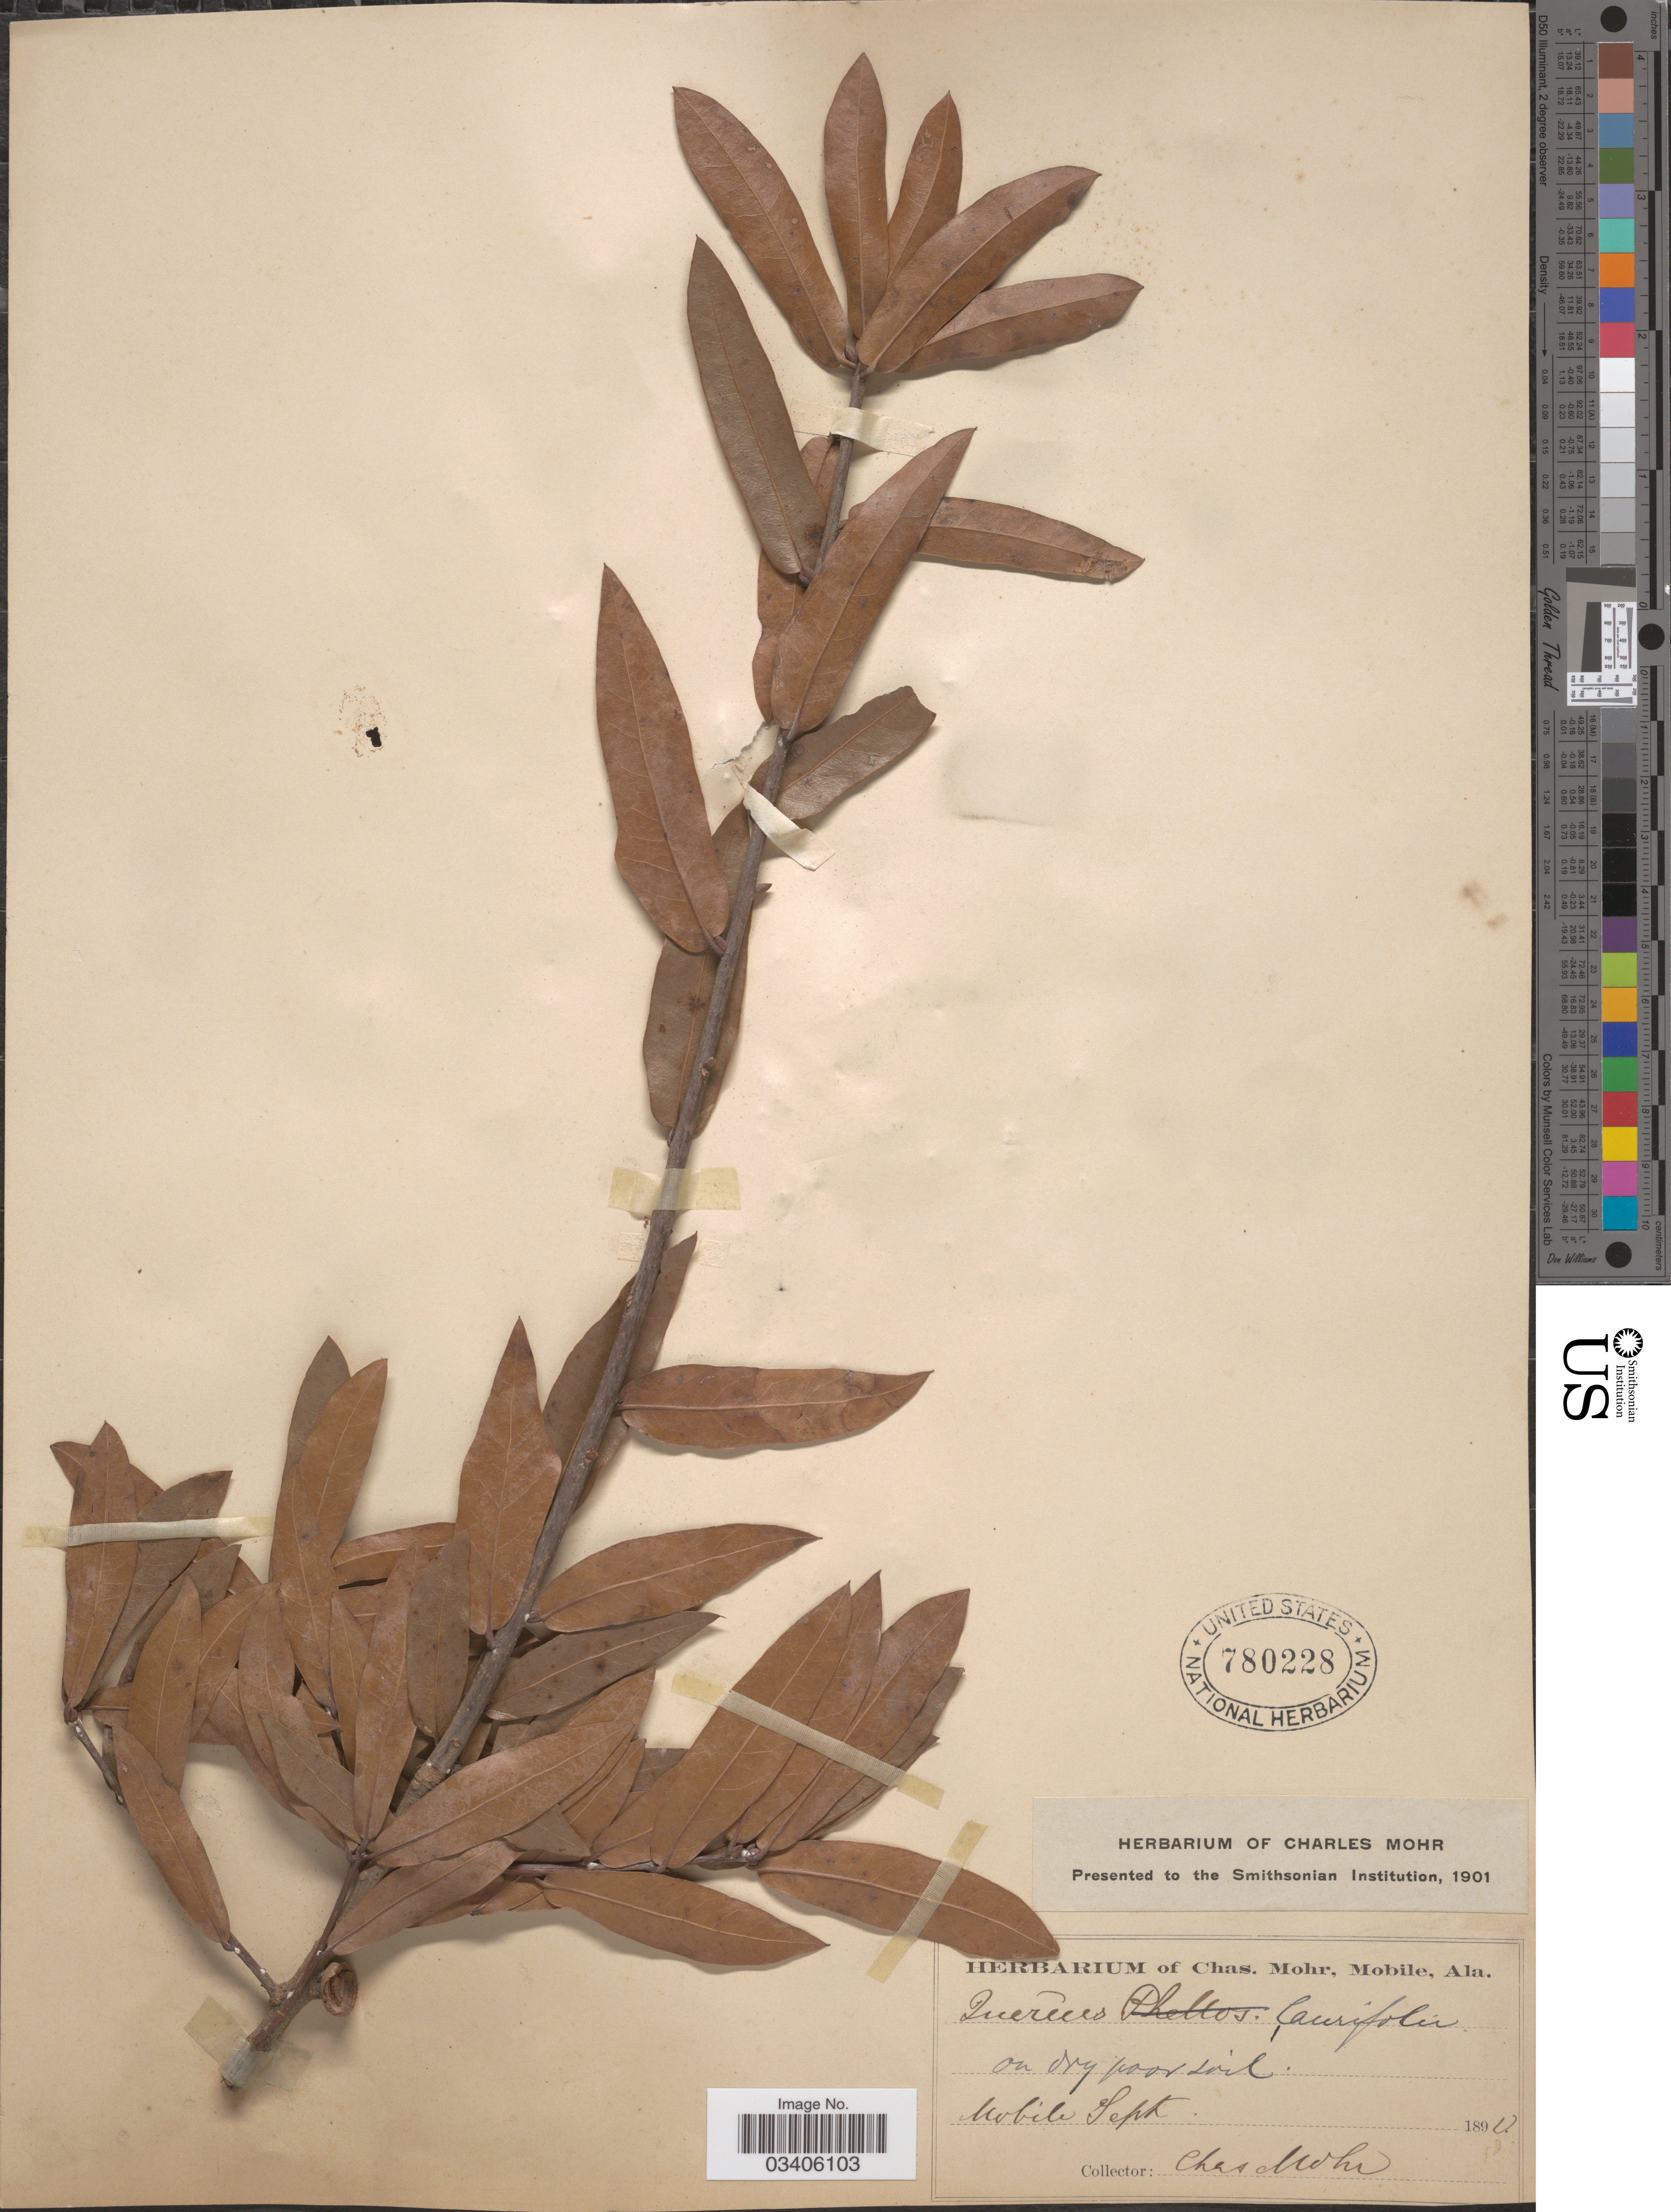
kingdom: Plantae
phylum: Tracheophyta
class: Magnoliopsida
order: Fagales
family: Fagaceae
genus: Quercus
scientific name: Quercus laurifolia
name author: Michx.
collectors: Mohr, C. T. (herbarium)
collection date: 1892-09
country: United States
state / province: Alabama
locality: Mobile.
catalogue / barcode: US 780228